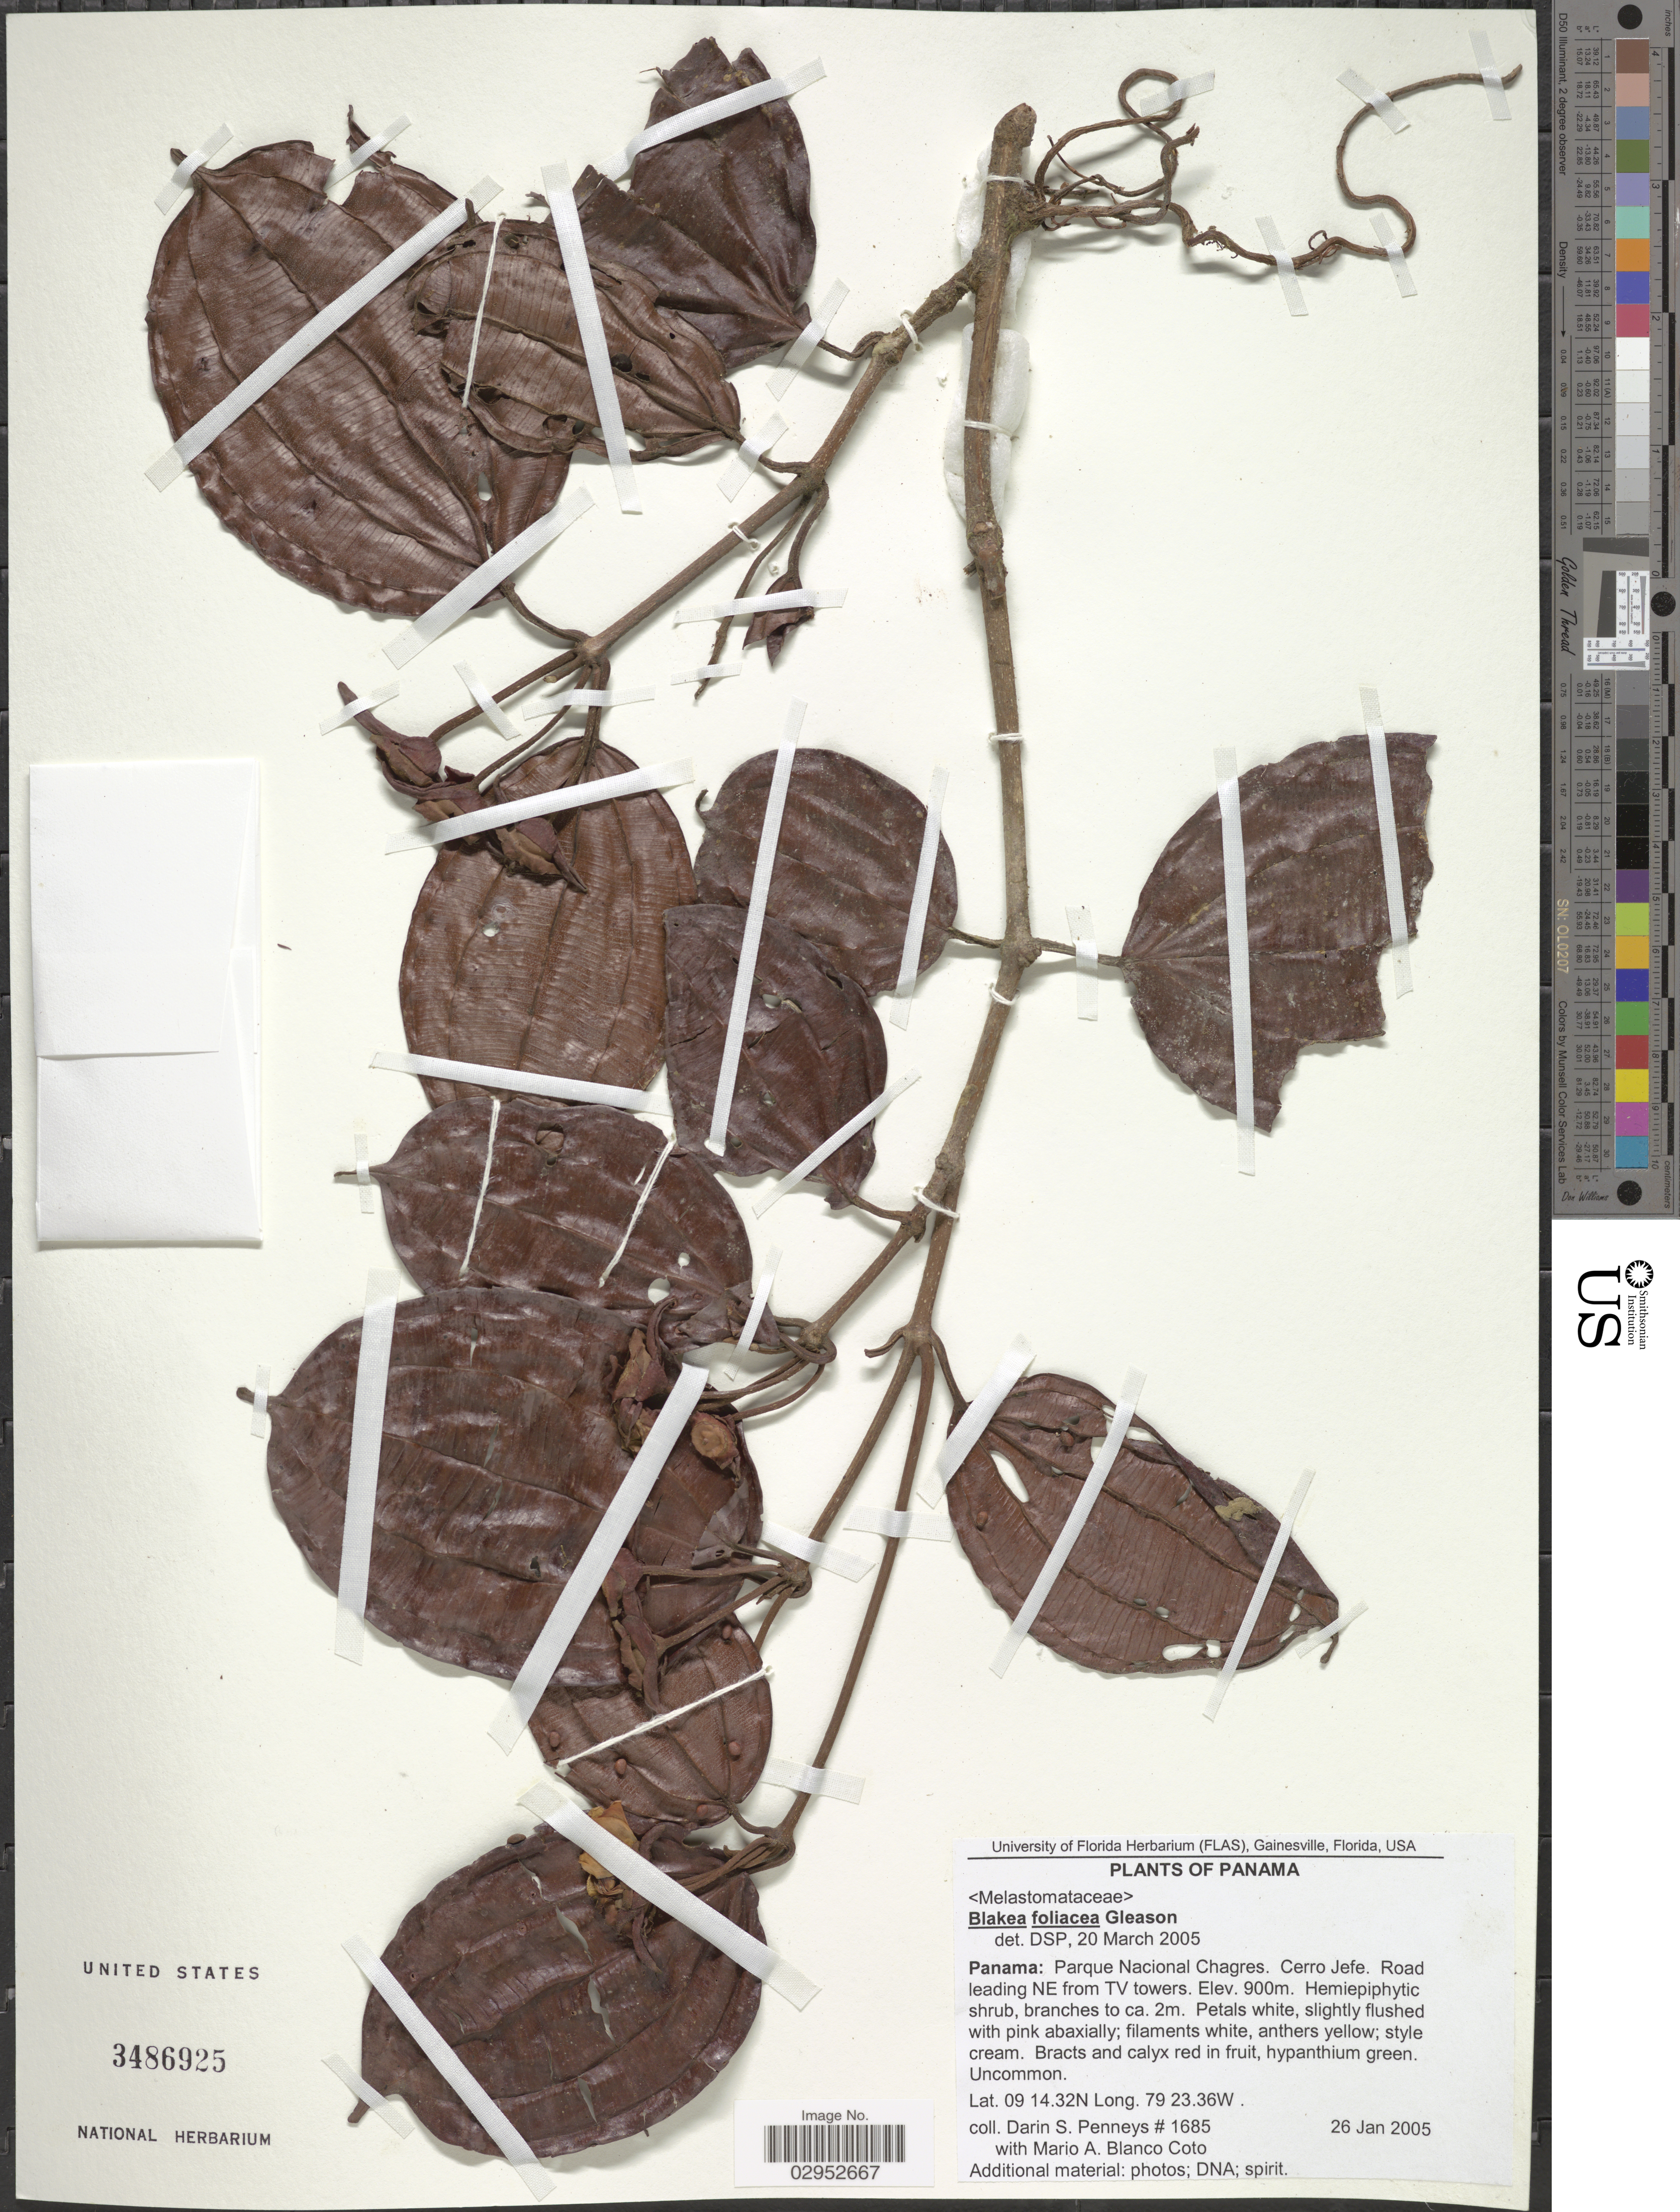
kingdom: Plantae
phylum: Tracheophyta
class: Magnoliopsida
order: Myrtales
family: Melastomataceae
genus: Blakea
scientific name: Blakea foliacea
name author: Gleason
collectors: D. S. Penneys & M. Blanco Coto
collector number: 1685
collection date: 2005-01-26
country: Panama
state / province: Panamá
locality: Panama: Parque Nacional Chagres. Cerro Jefe. Road leading NE from TV towers.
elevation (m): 900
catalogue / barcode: US 3486925